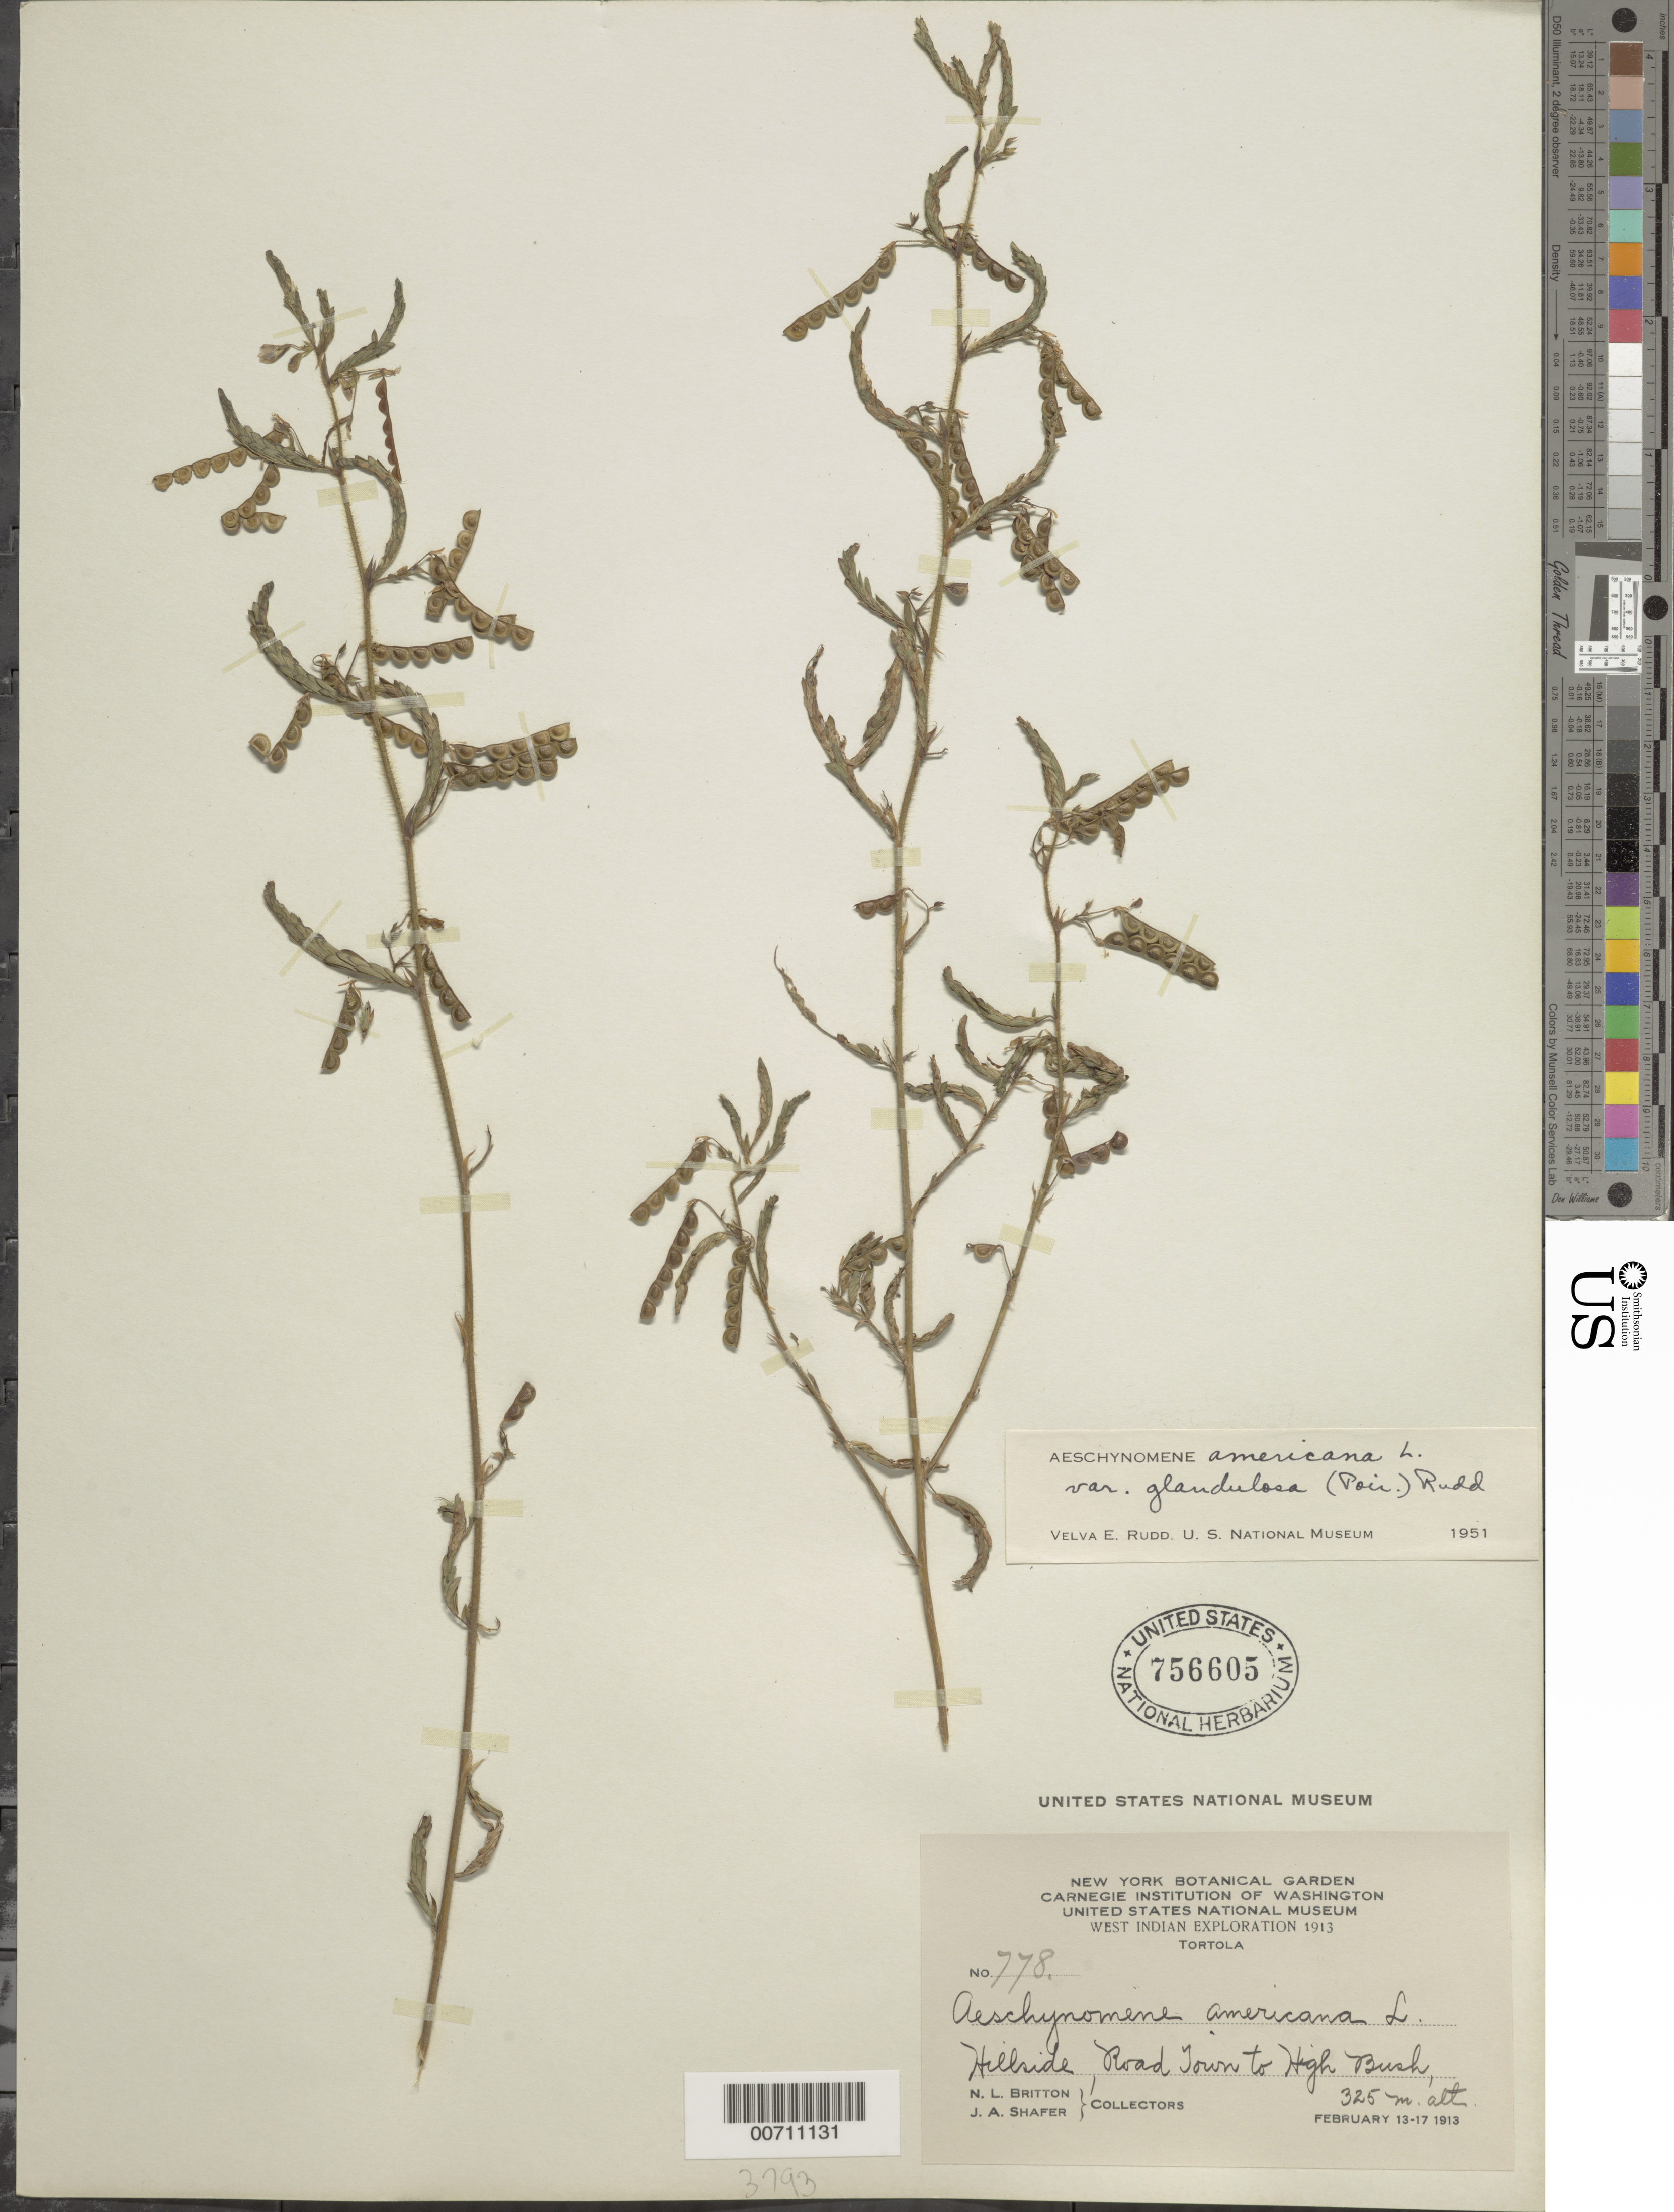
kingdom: Plantae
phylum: Tracheophyta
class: Magnoliopsida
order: Fabales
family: Fabaceae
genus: Aeschynomene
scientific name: Aeschynomene americana var. glandulosa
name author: (Poir.) Rudd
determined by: Rudd, V. E.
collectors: N. Britton & J. A. Shafer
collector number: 778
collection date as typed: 13 Feb 1913 to 17 Feb 1913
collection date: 1913-02-13/1913-02-17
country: British Virgin Islands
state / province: Tortola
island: Tortola Island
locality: Road Town to High Bush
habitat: Hillside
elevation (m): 325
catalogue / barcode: US 756605